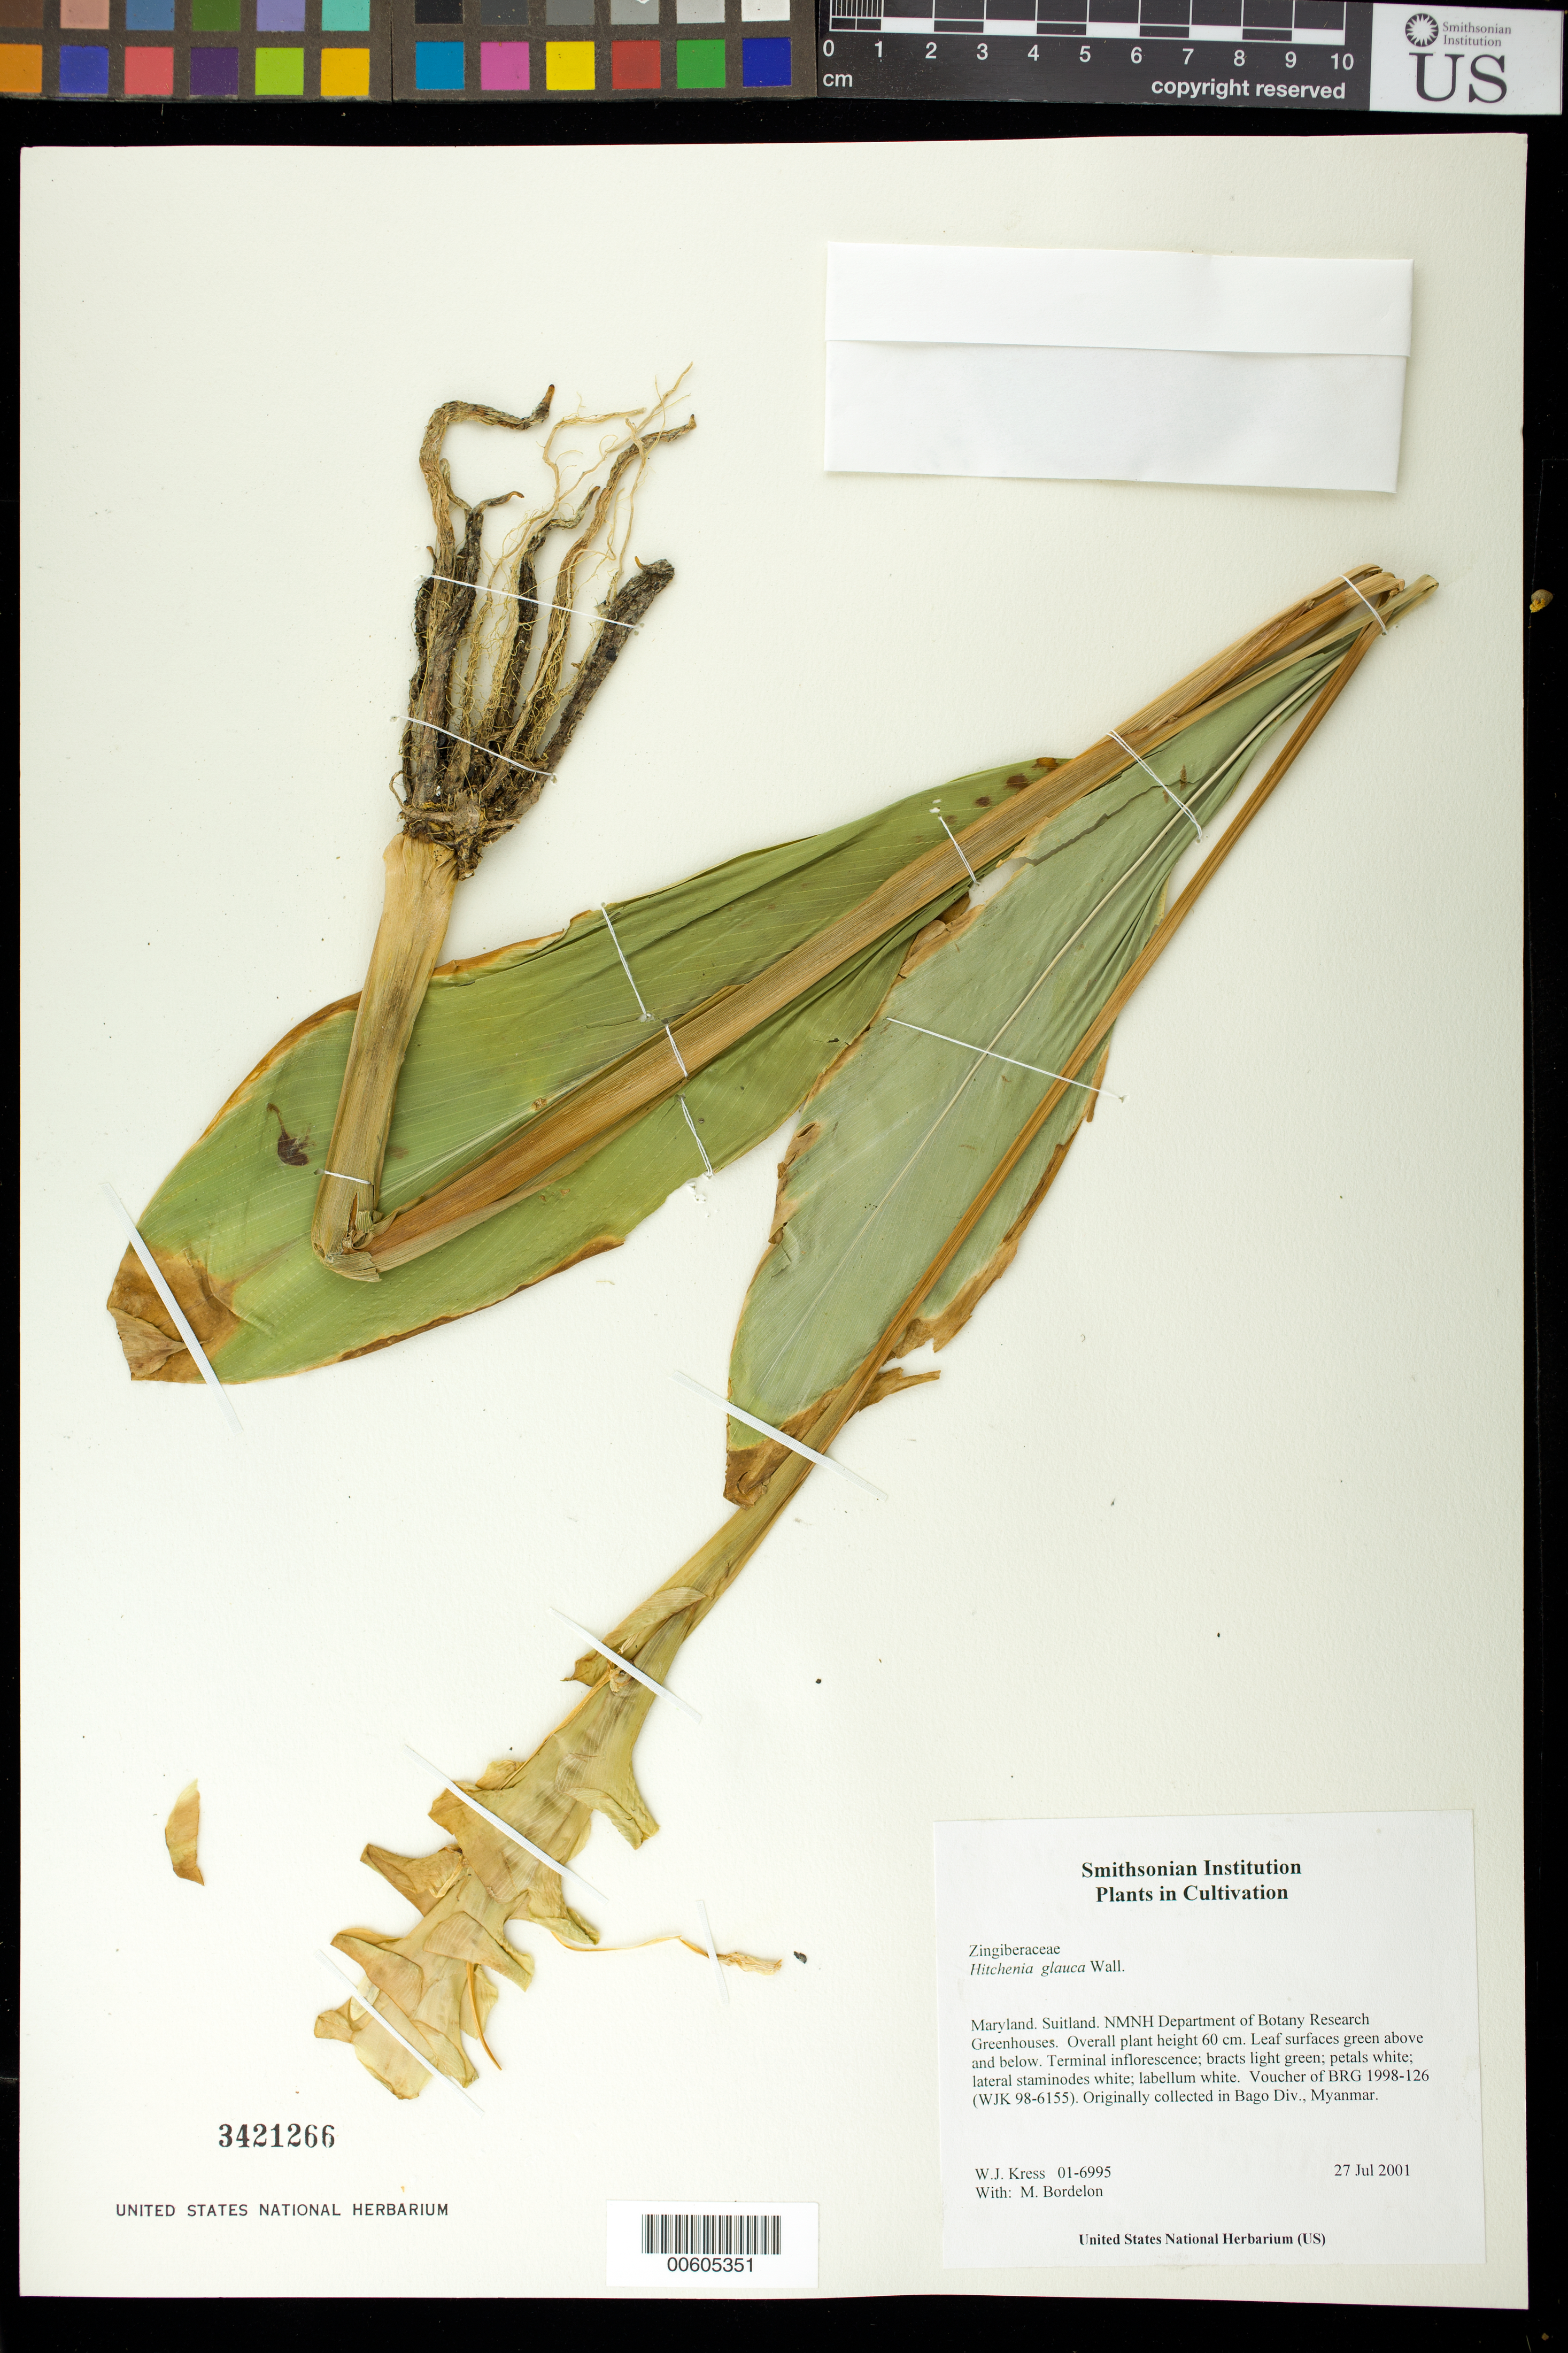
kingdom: Plantae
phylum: Tracheophyta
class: Liliopsida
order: Zingiberales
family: Zingiberaceae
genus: Curcuma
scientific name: Curcuma glauca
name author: (Wall.) Škornick.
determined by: Strong, M. T., (US), Smithsonian Institution - National Museum of Natural History (UNITED STATES)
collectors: W. J. Kress & M. Bordelon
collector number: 01-6995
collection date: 2001-07-27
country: United States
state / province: Maryland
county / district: Prince George's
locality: NMNH Botany Research Greenhouses. Suitland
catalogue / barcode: US 3421266